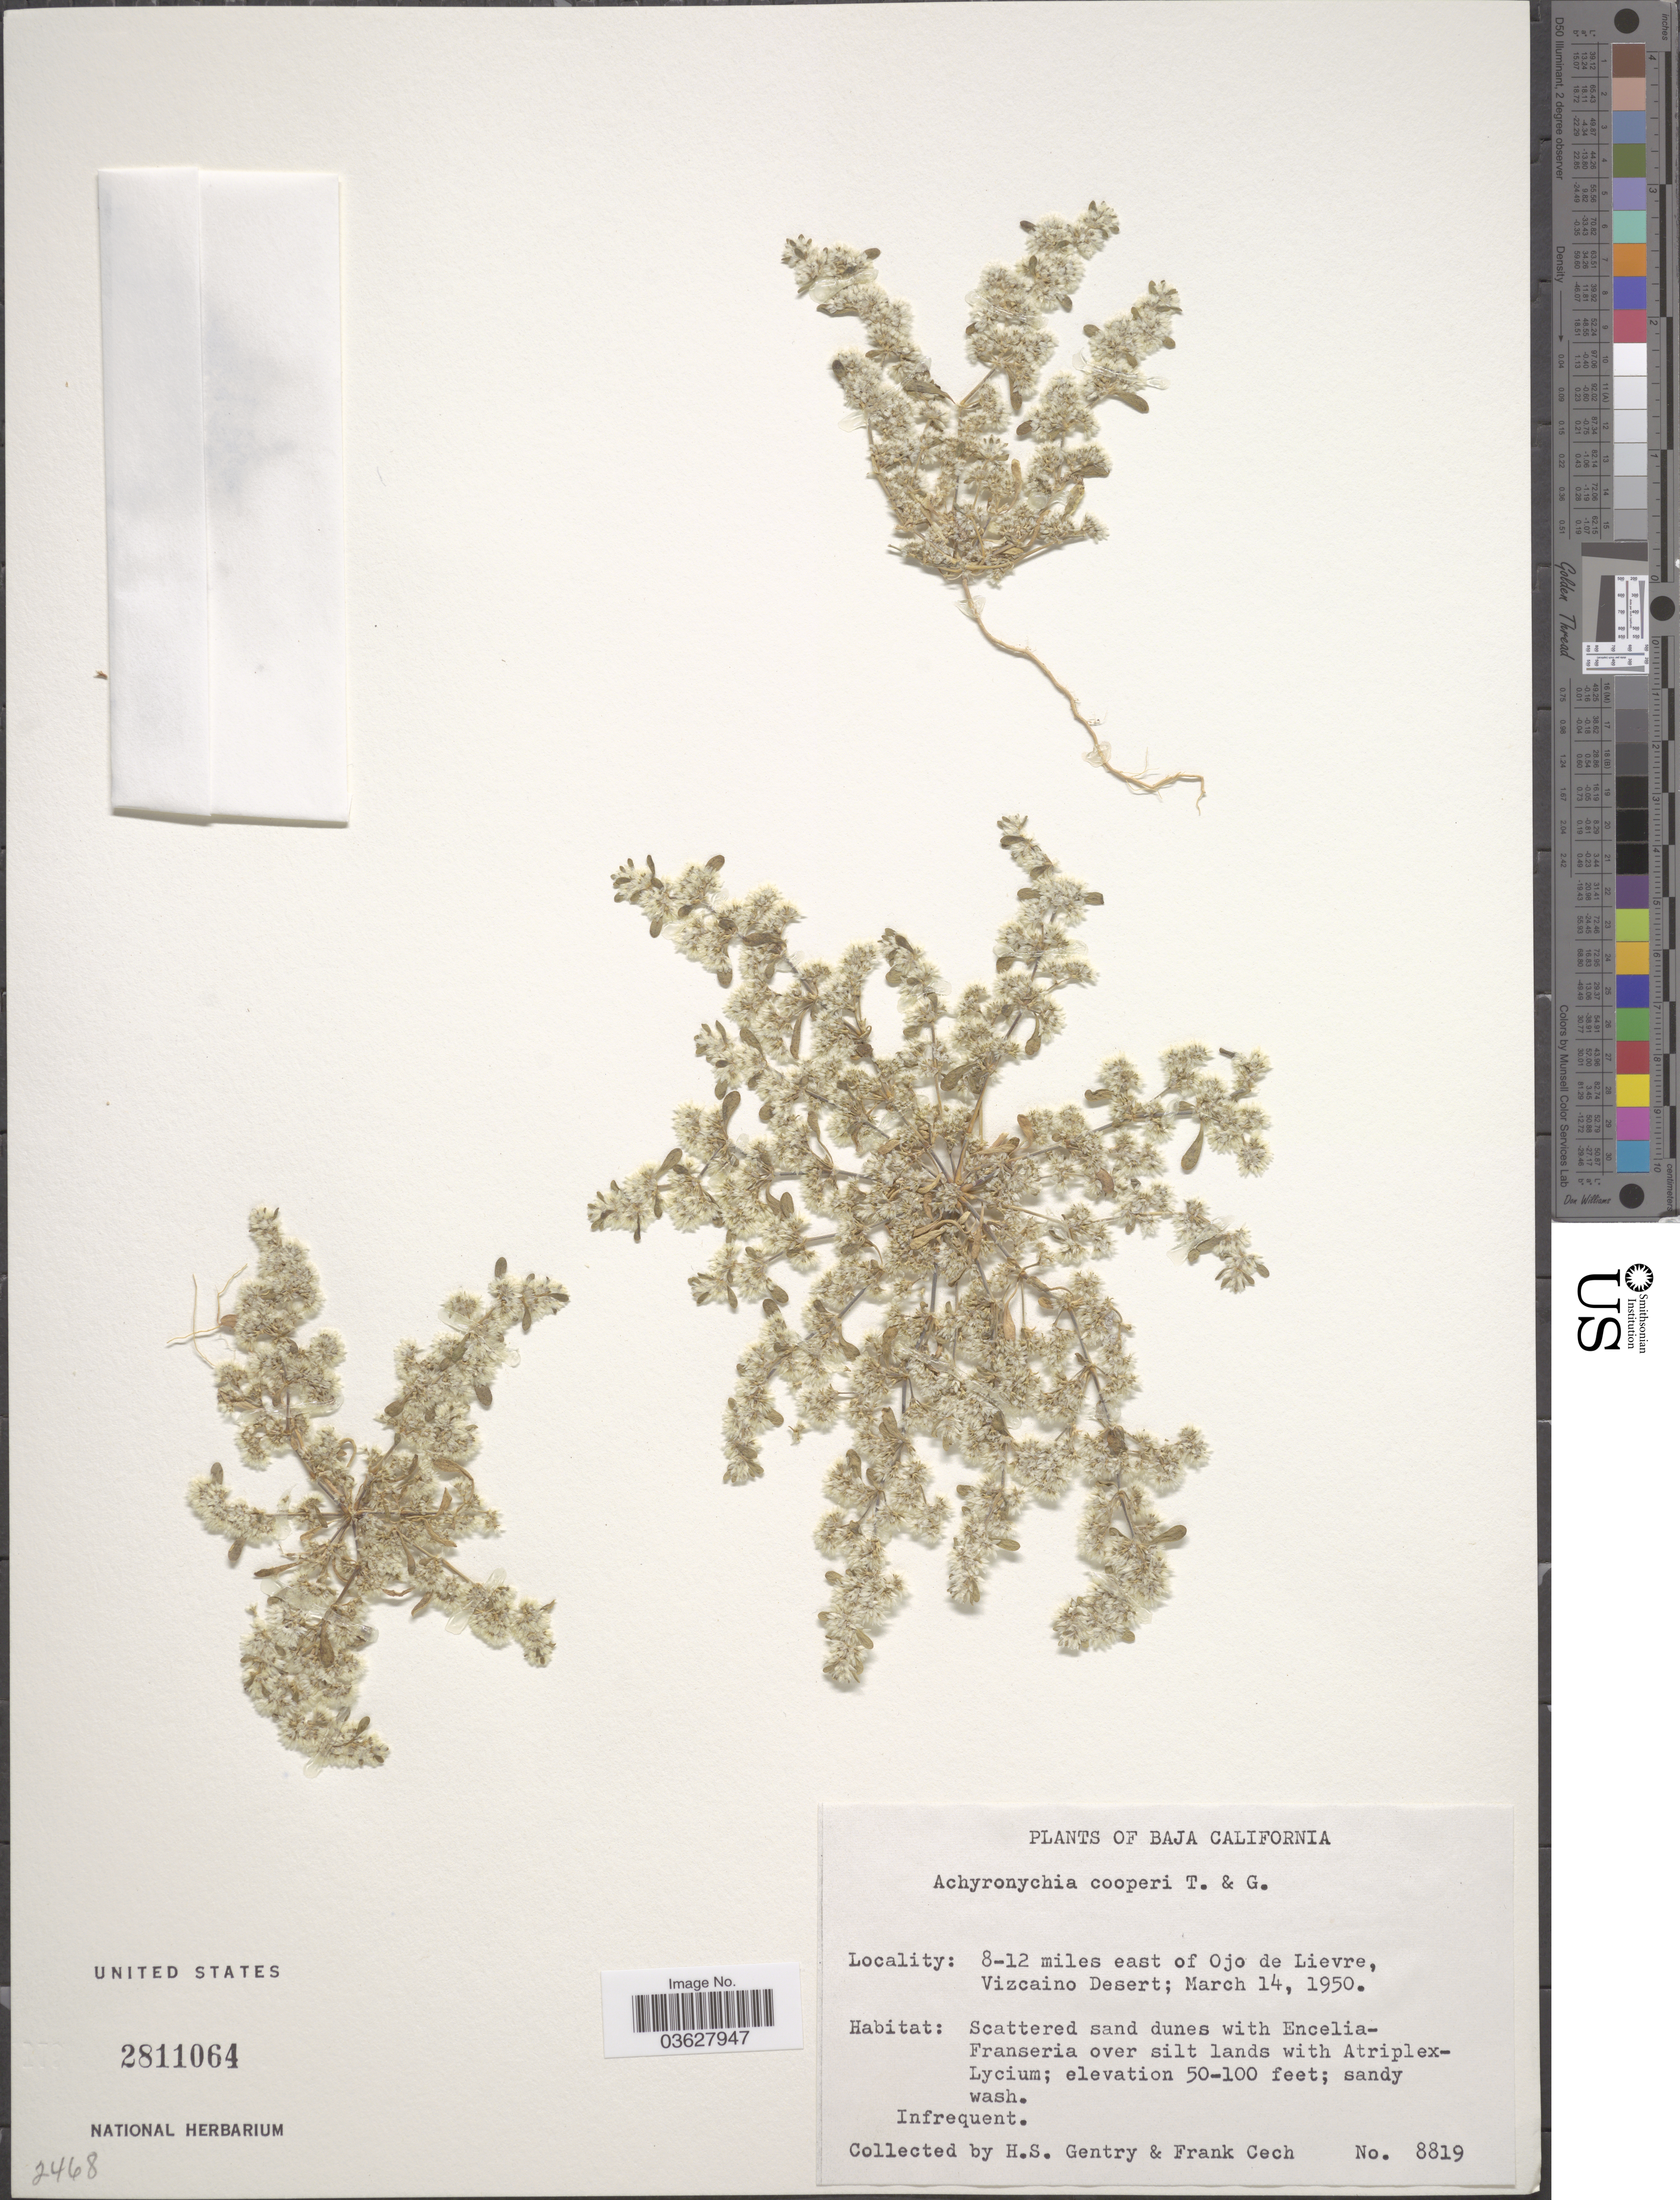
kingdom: Plantae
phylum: Tracheophyta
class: Magnoliopsida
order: Caryophyllales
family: Caryophyllaceae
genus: Achyronychia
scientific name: Achyronychia cooperi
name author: A. Gray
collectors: H. S. Gentry & F. Cech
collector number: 8819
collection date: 1950-03-14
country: Mexico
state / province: Baja California Sur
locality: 8-12 miles east of Ojo de Lievre, Vizcaino Desert.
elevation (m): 15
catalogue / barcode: US 2811064